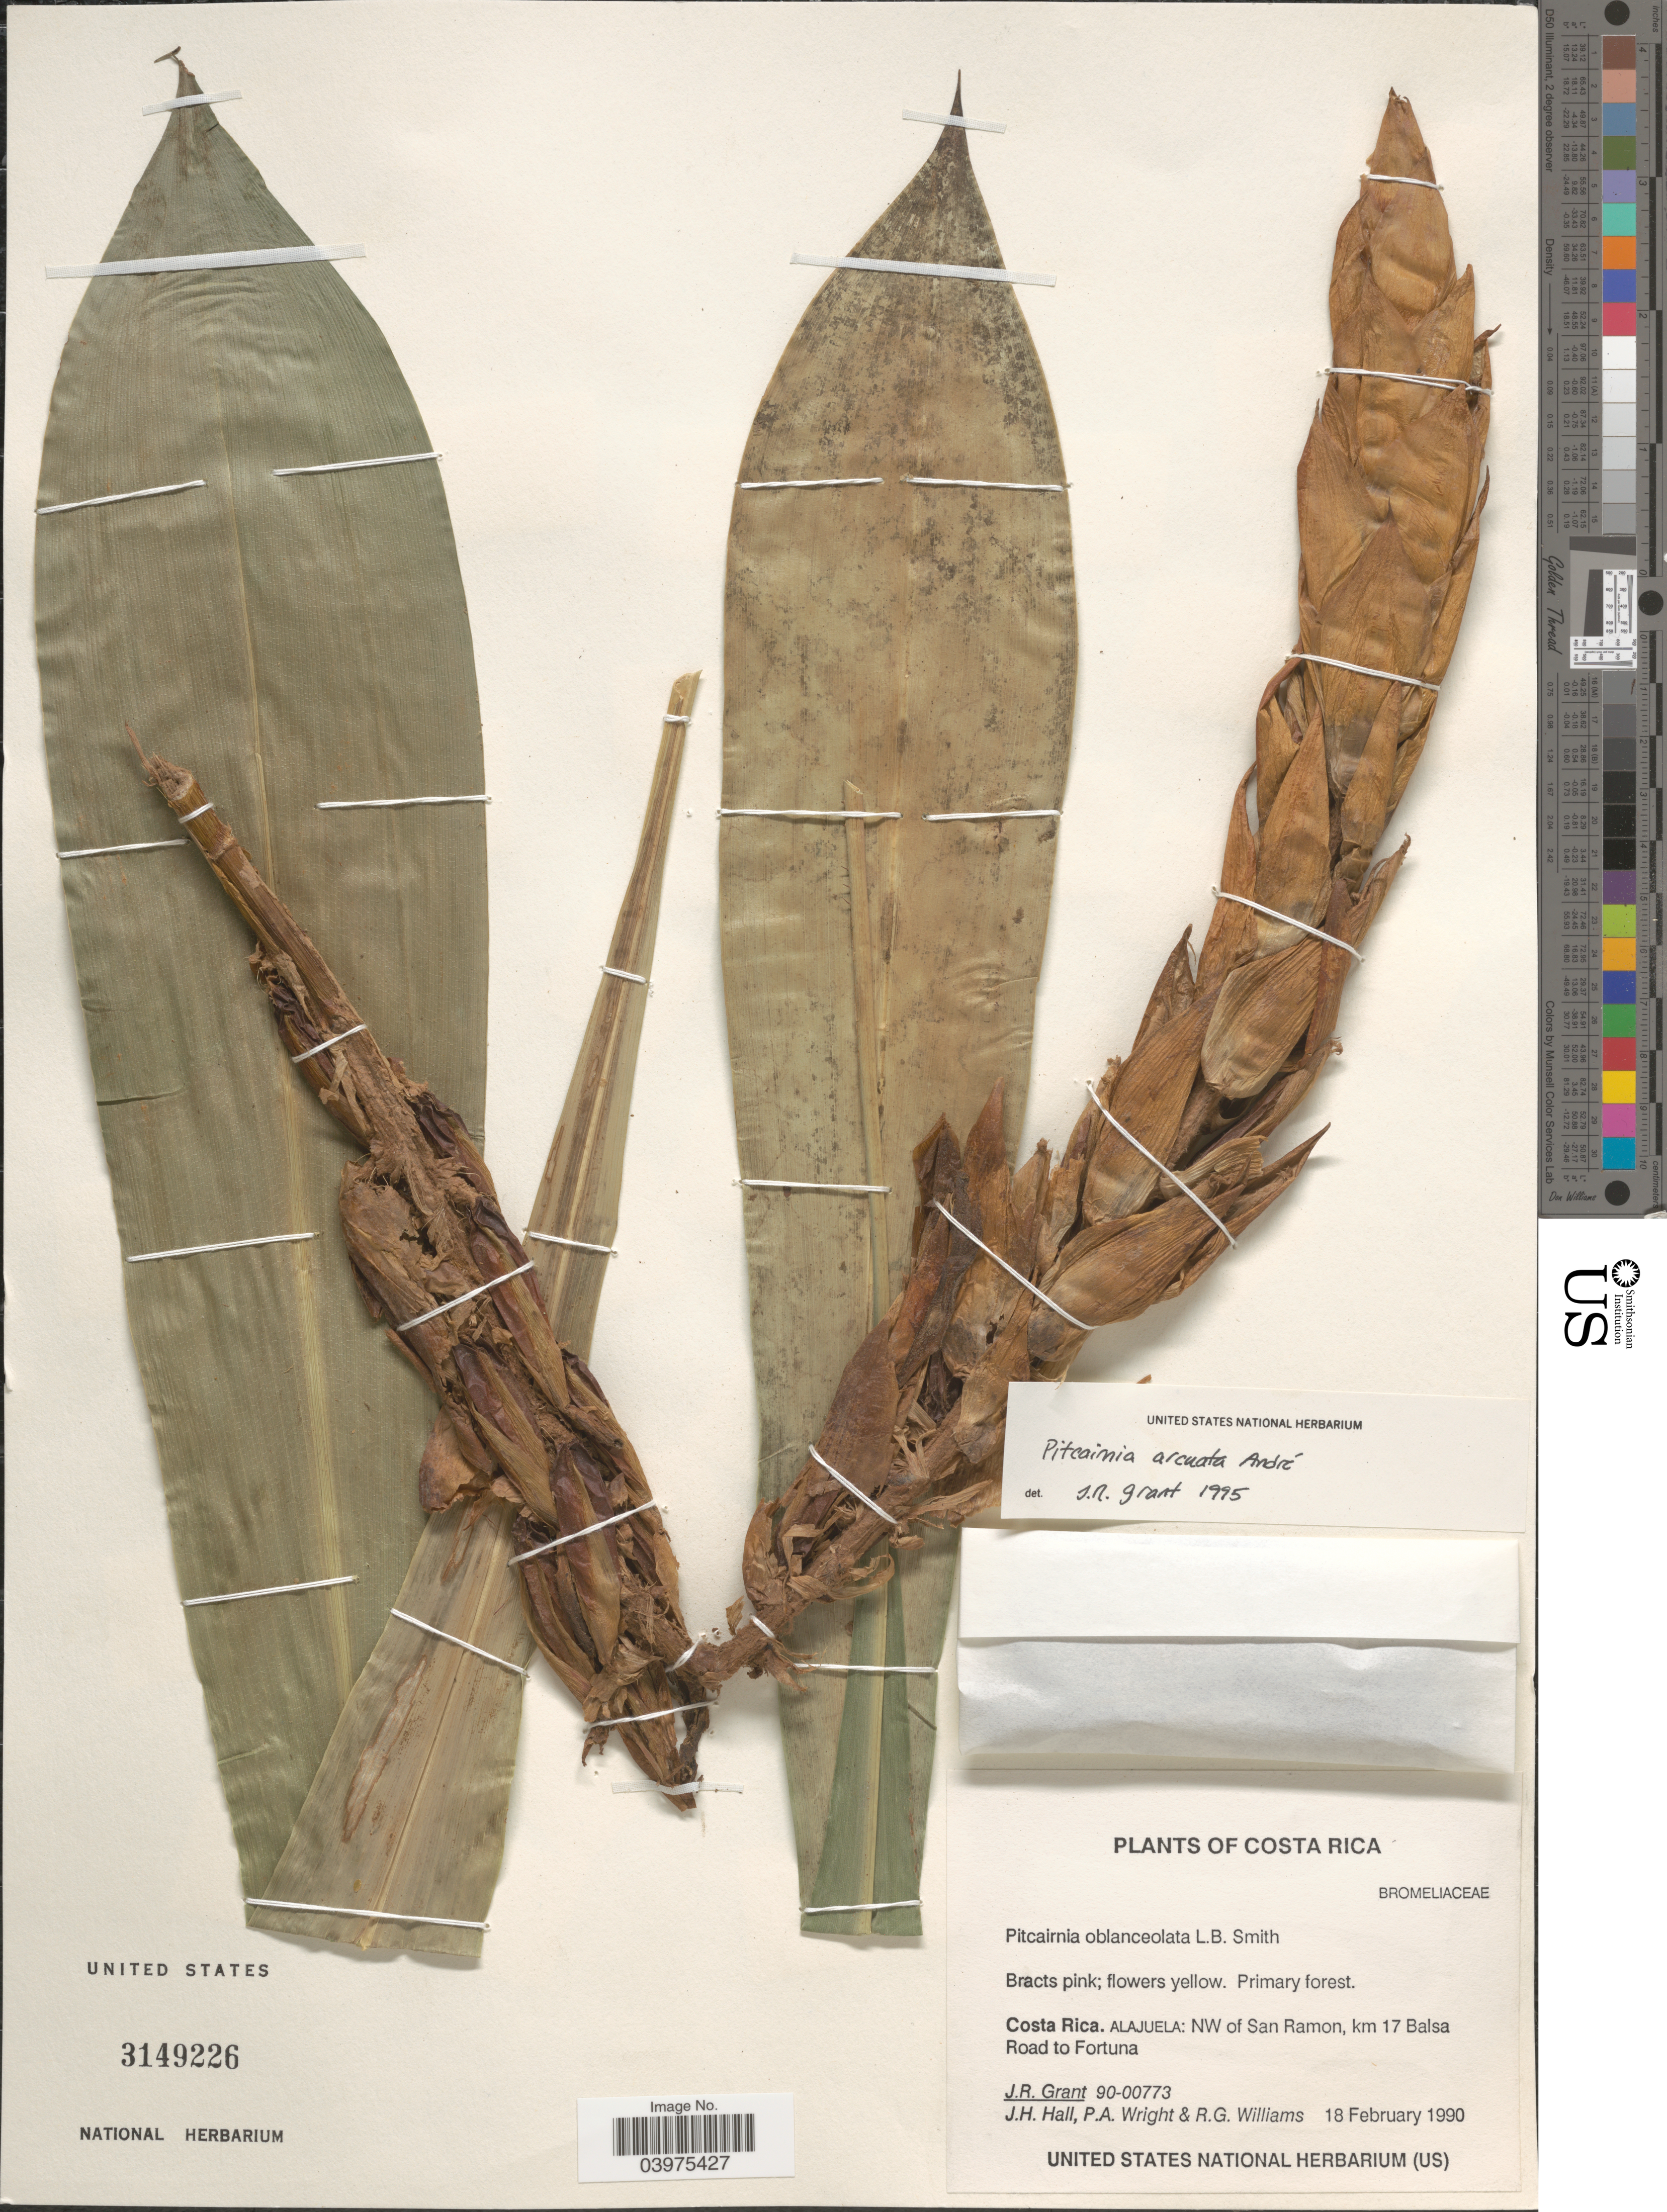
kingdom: Plantae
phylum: Tracheophyta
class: Liliopsida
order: Poales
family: Bromeliaceae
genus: Pitcairnia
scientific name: Pitcairnia arcuata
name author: (André) André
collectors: J. Grant, J. Hall, P. A. Wright & R. G. Williams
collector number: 90-00773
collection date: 1990-02-18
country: Costa Rica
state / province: Alajuela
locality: NW of San Ramon, km 17 Balsa Road to Fortuna.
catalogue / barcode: US 3149226